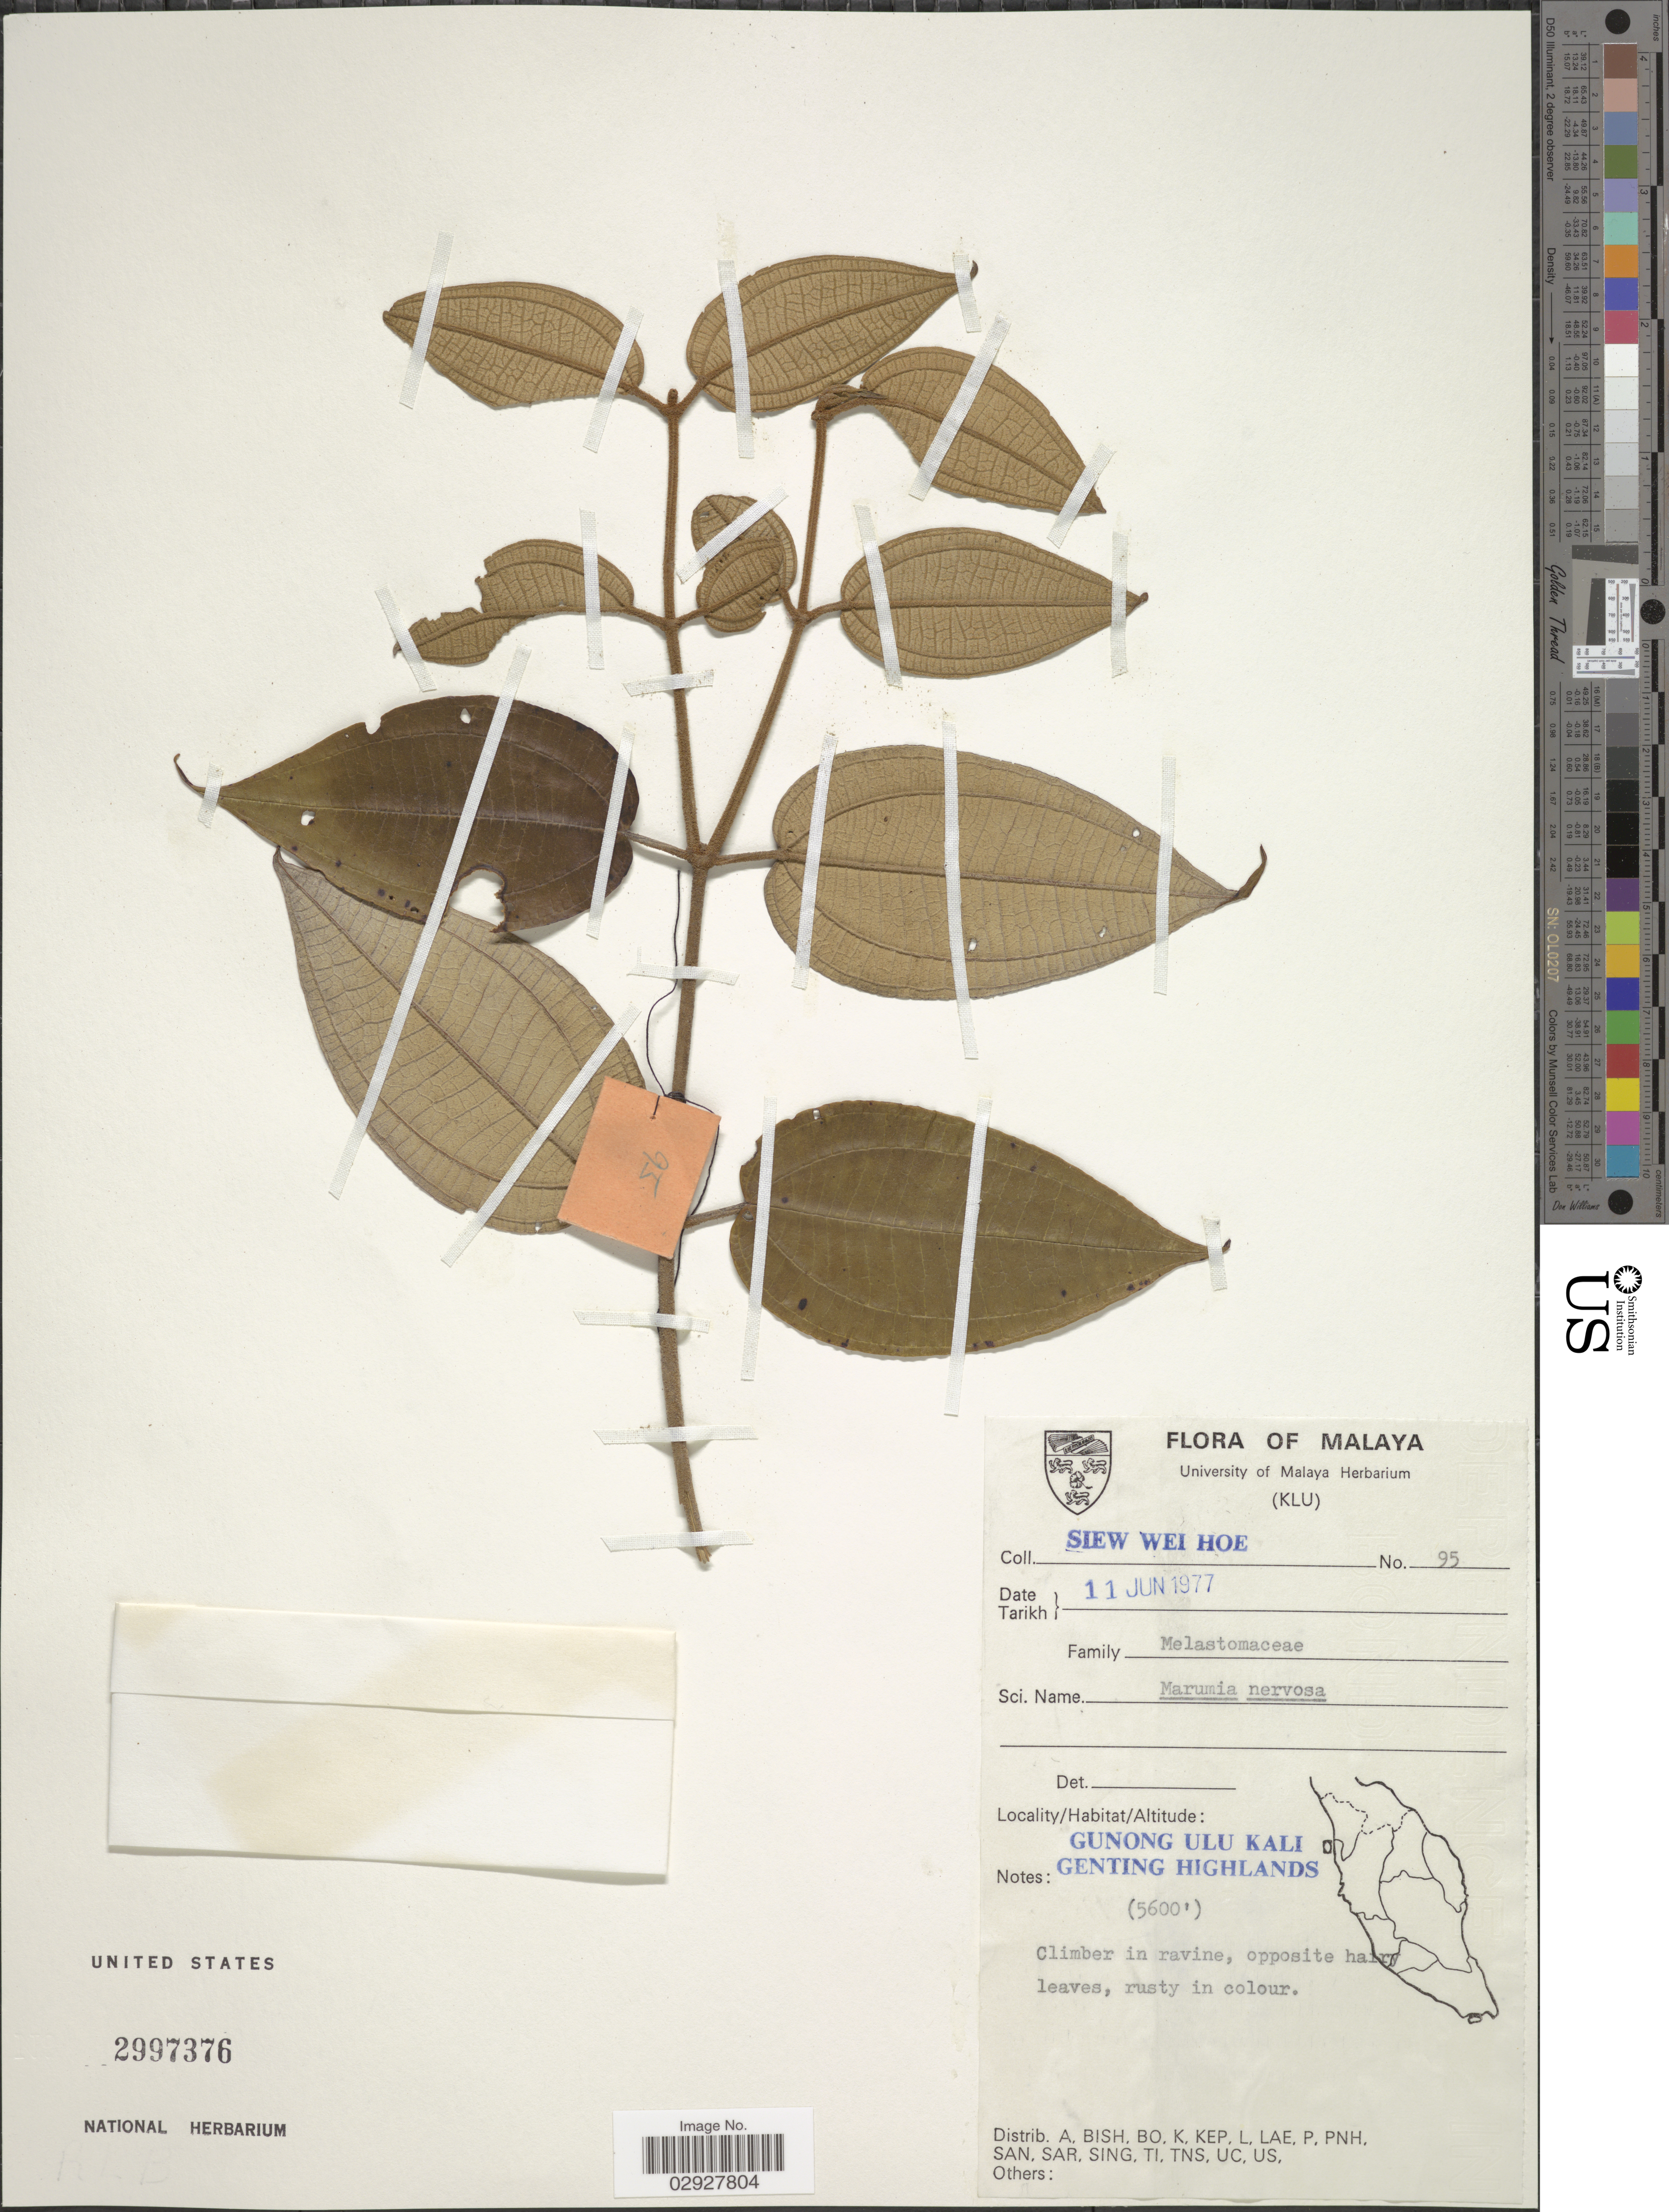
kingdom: Plantae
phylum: Tracheophyta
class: Magnoliopsida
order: Myrtales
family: Melastomataceae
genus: Macrolenes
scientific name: Macrolenes nemorosa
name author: (Jack) Bakh. f.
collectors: S. Hoe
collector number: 95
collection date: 1977-06-11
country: Malaysia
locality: Malaya. Gunong Ulu Kali, Genting Highlands.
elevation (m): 1707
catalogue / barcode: US 2997376